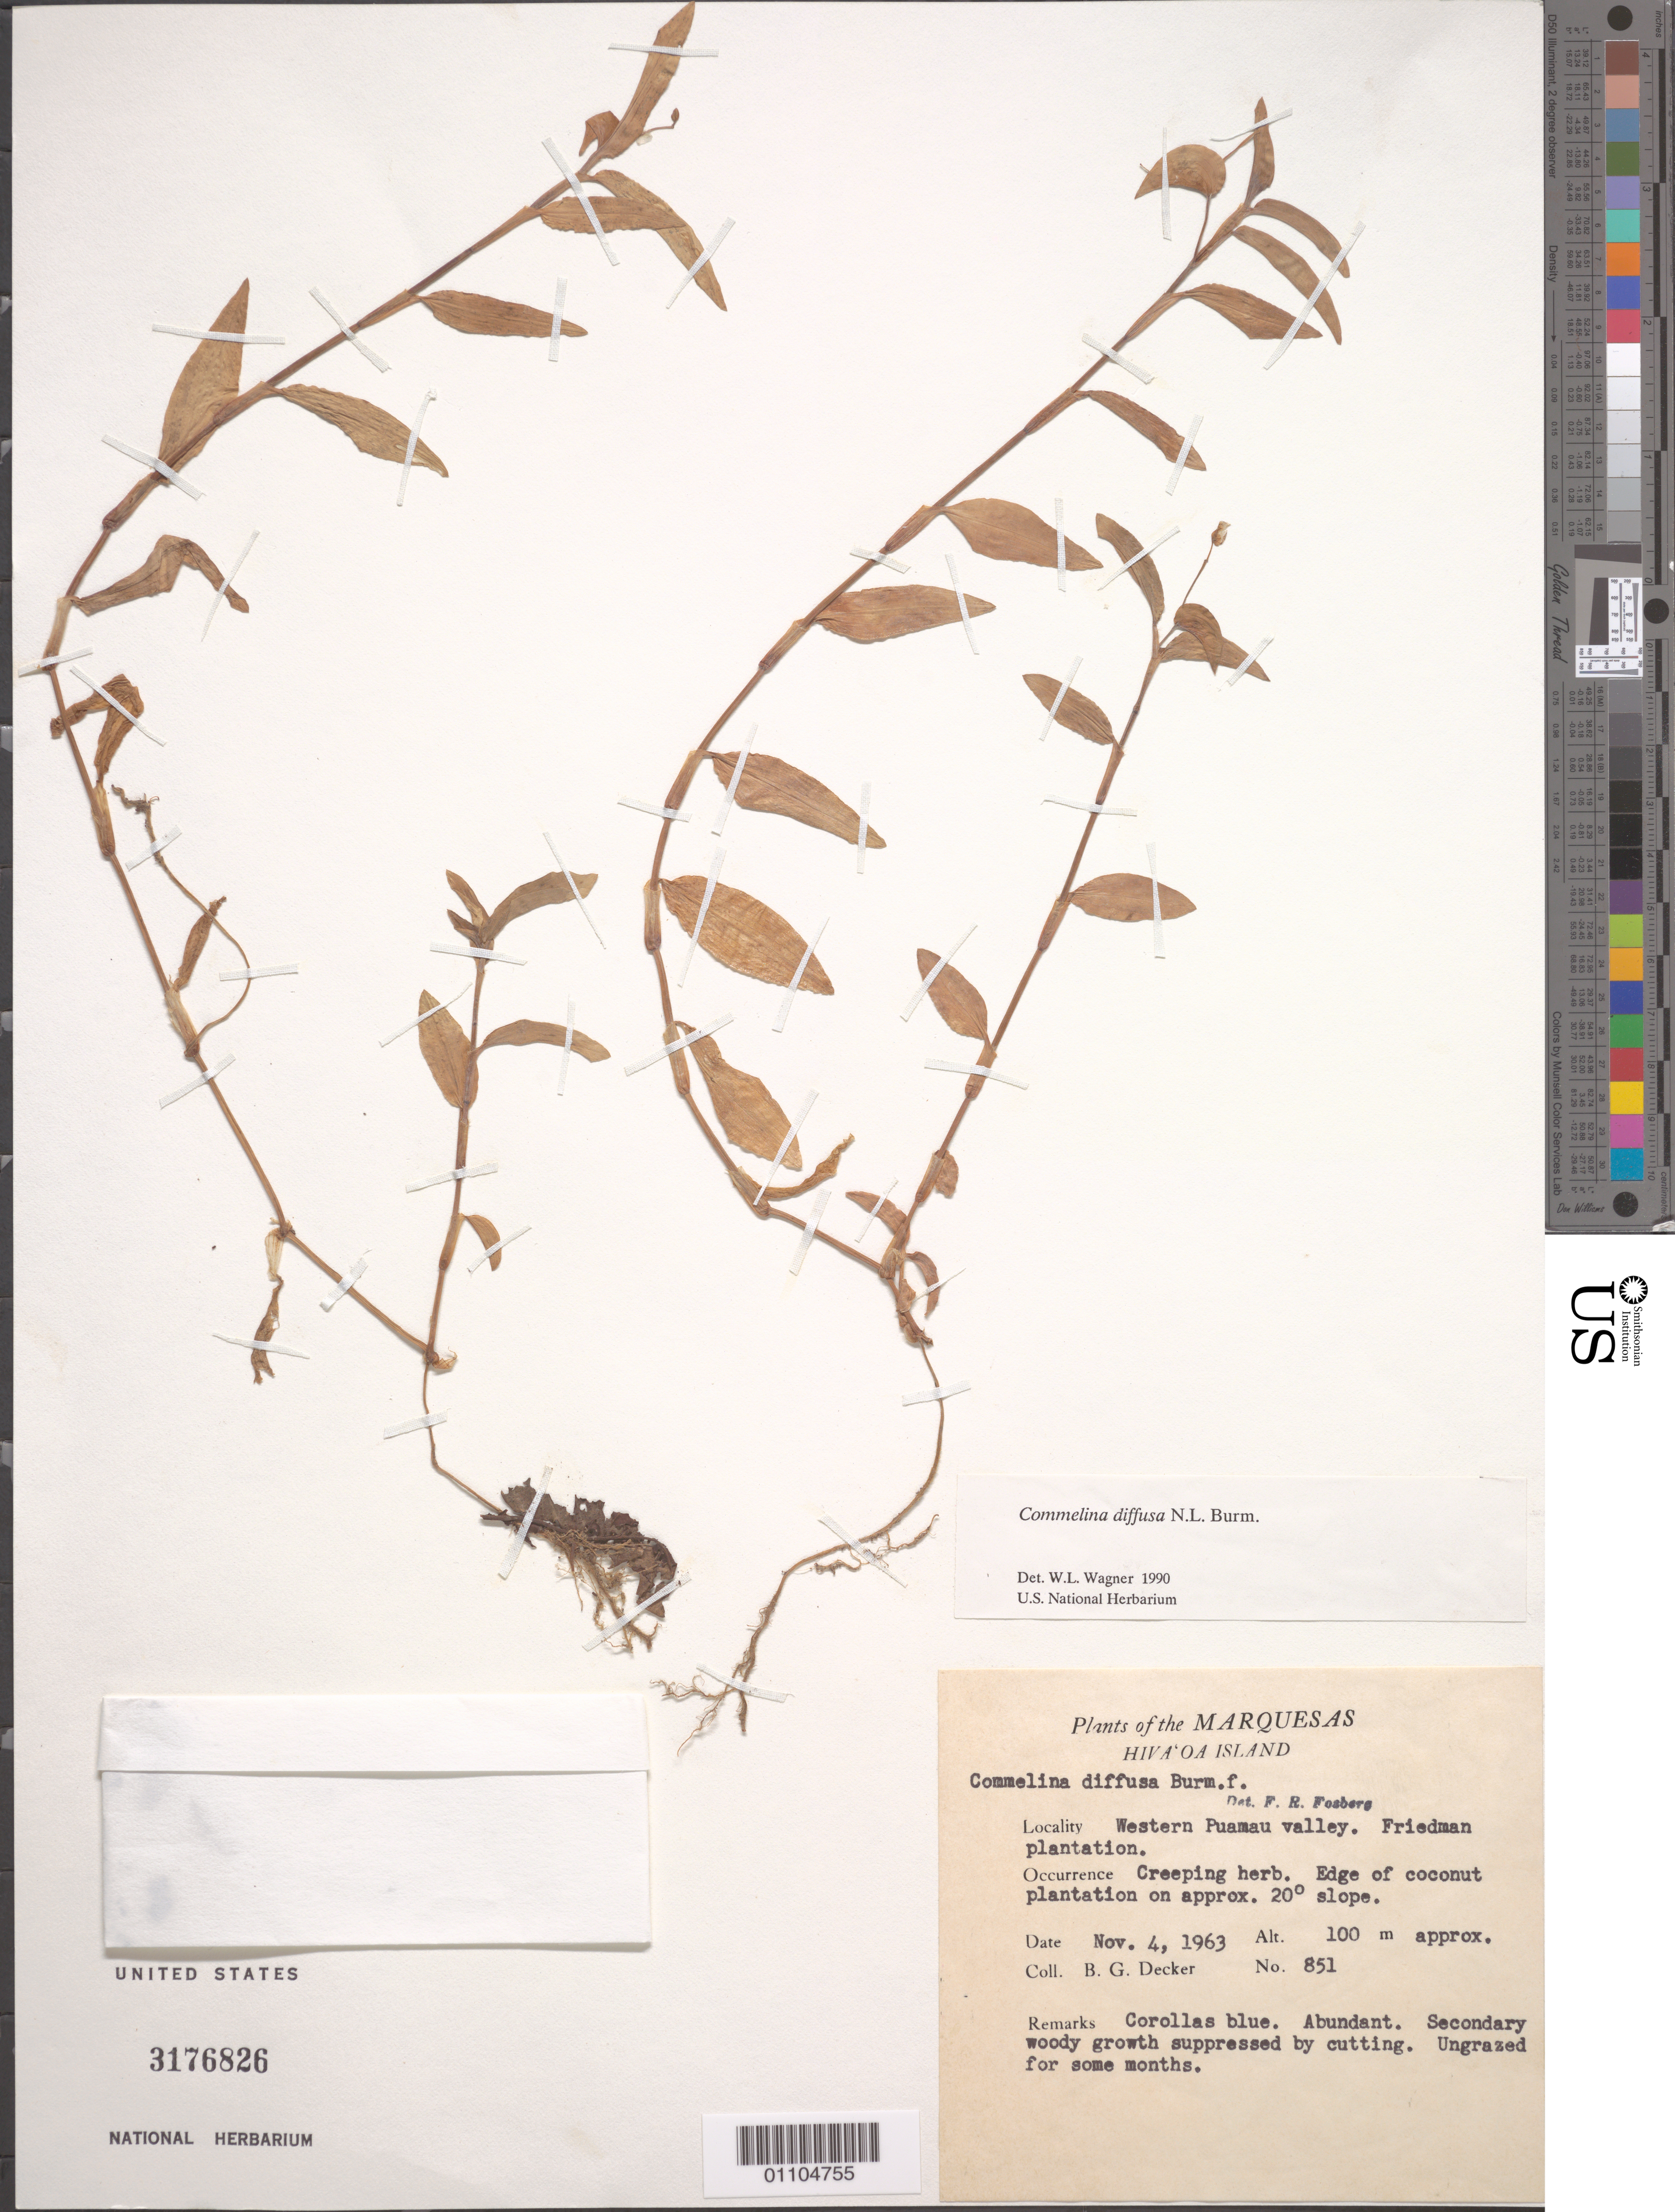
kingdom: Plantae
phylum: Tracheophyta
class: Liliopsida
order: Commelinales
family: Commelinaceae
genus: Commelina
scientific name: Commelina diffusa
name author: Burm. f.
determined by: Wagner, W. L., (BOT), Smithsonian Institution - National Museum of Natural History (UNITED STATES)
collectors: B. G. Decker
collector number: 851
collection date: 1963-11-04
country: French Polynesia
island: Hiva Oa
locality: W Puamau Valley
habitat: Friedman plantation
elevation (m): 100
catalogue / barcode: US 3176826